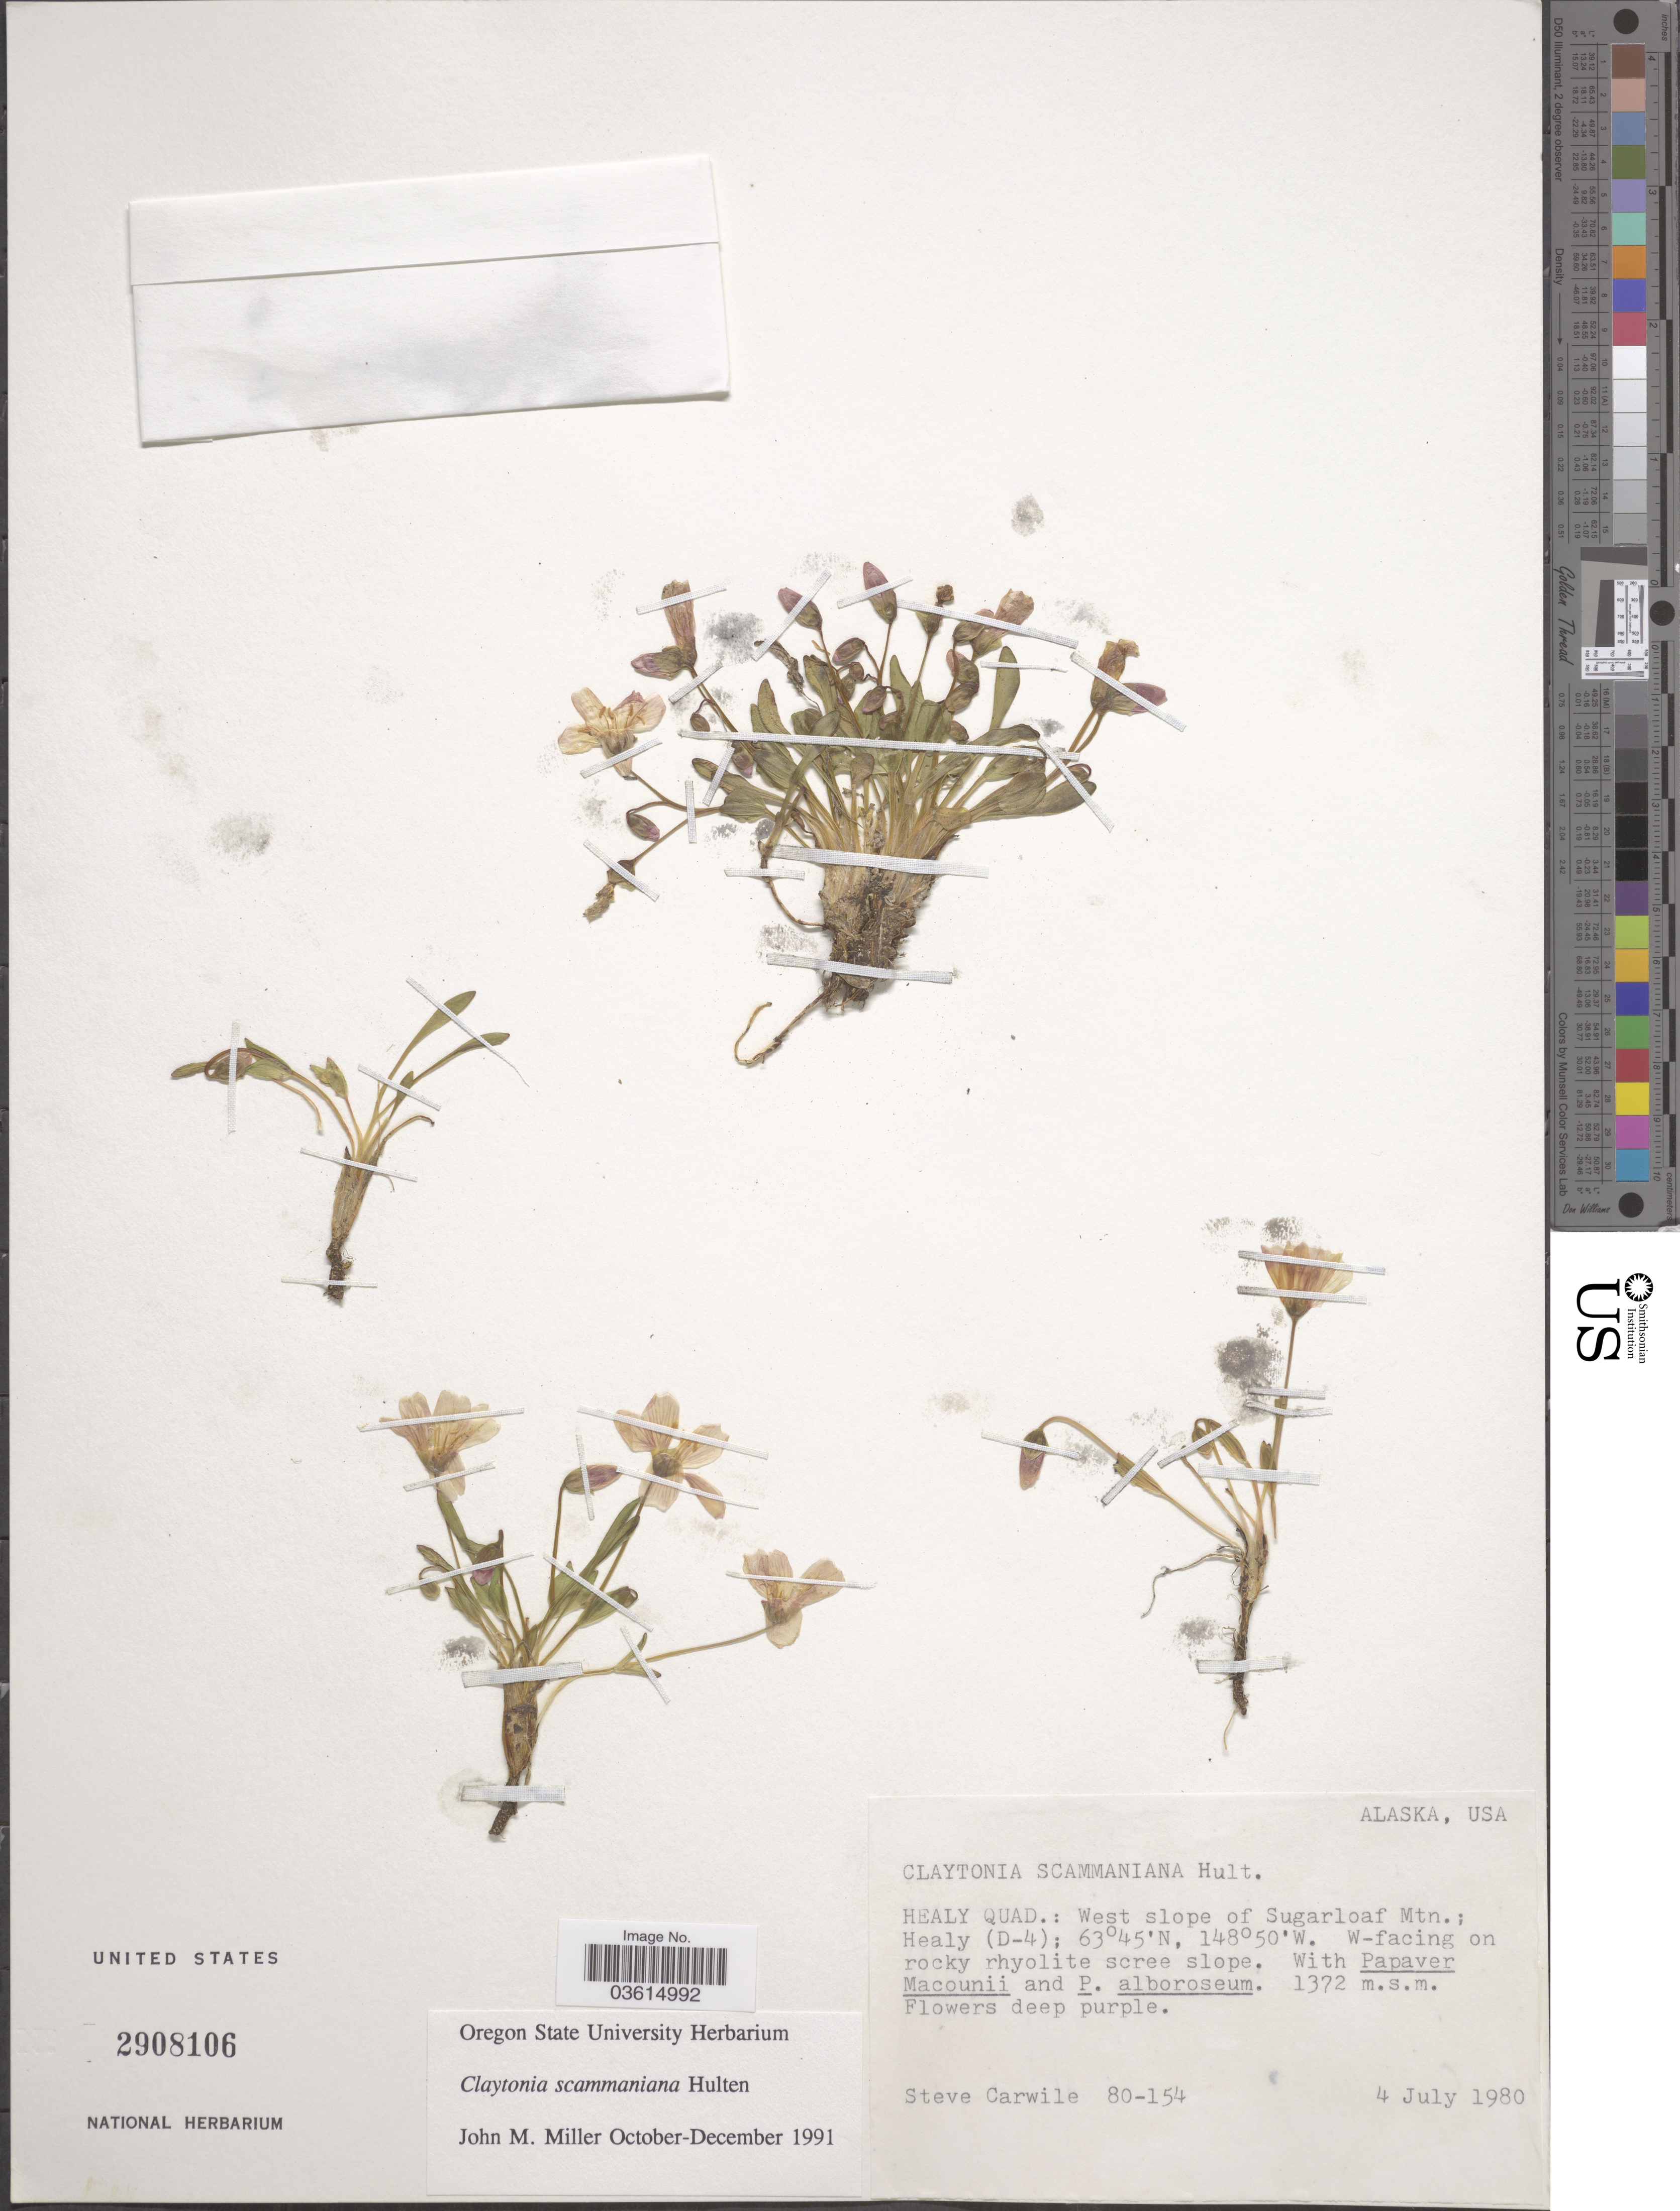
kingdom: Plantae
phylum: Tracheophyta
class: Magnoliopsida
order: Caryophyllales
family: Montiaceae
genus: Claytonia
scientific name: Claytonia scammaniana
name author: Hultén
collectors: S. Carwile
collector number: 80-154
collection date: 1980-07-04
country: United States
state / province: Alaska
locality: USA. Healy Quad.: West slope of Sugarloaf Mtn.; Healy (D-4).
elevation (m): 1372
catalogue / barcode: US 2908106